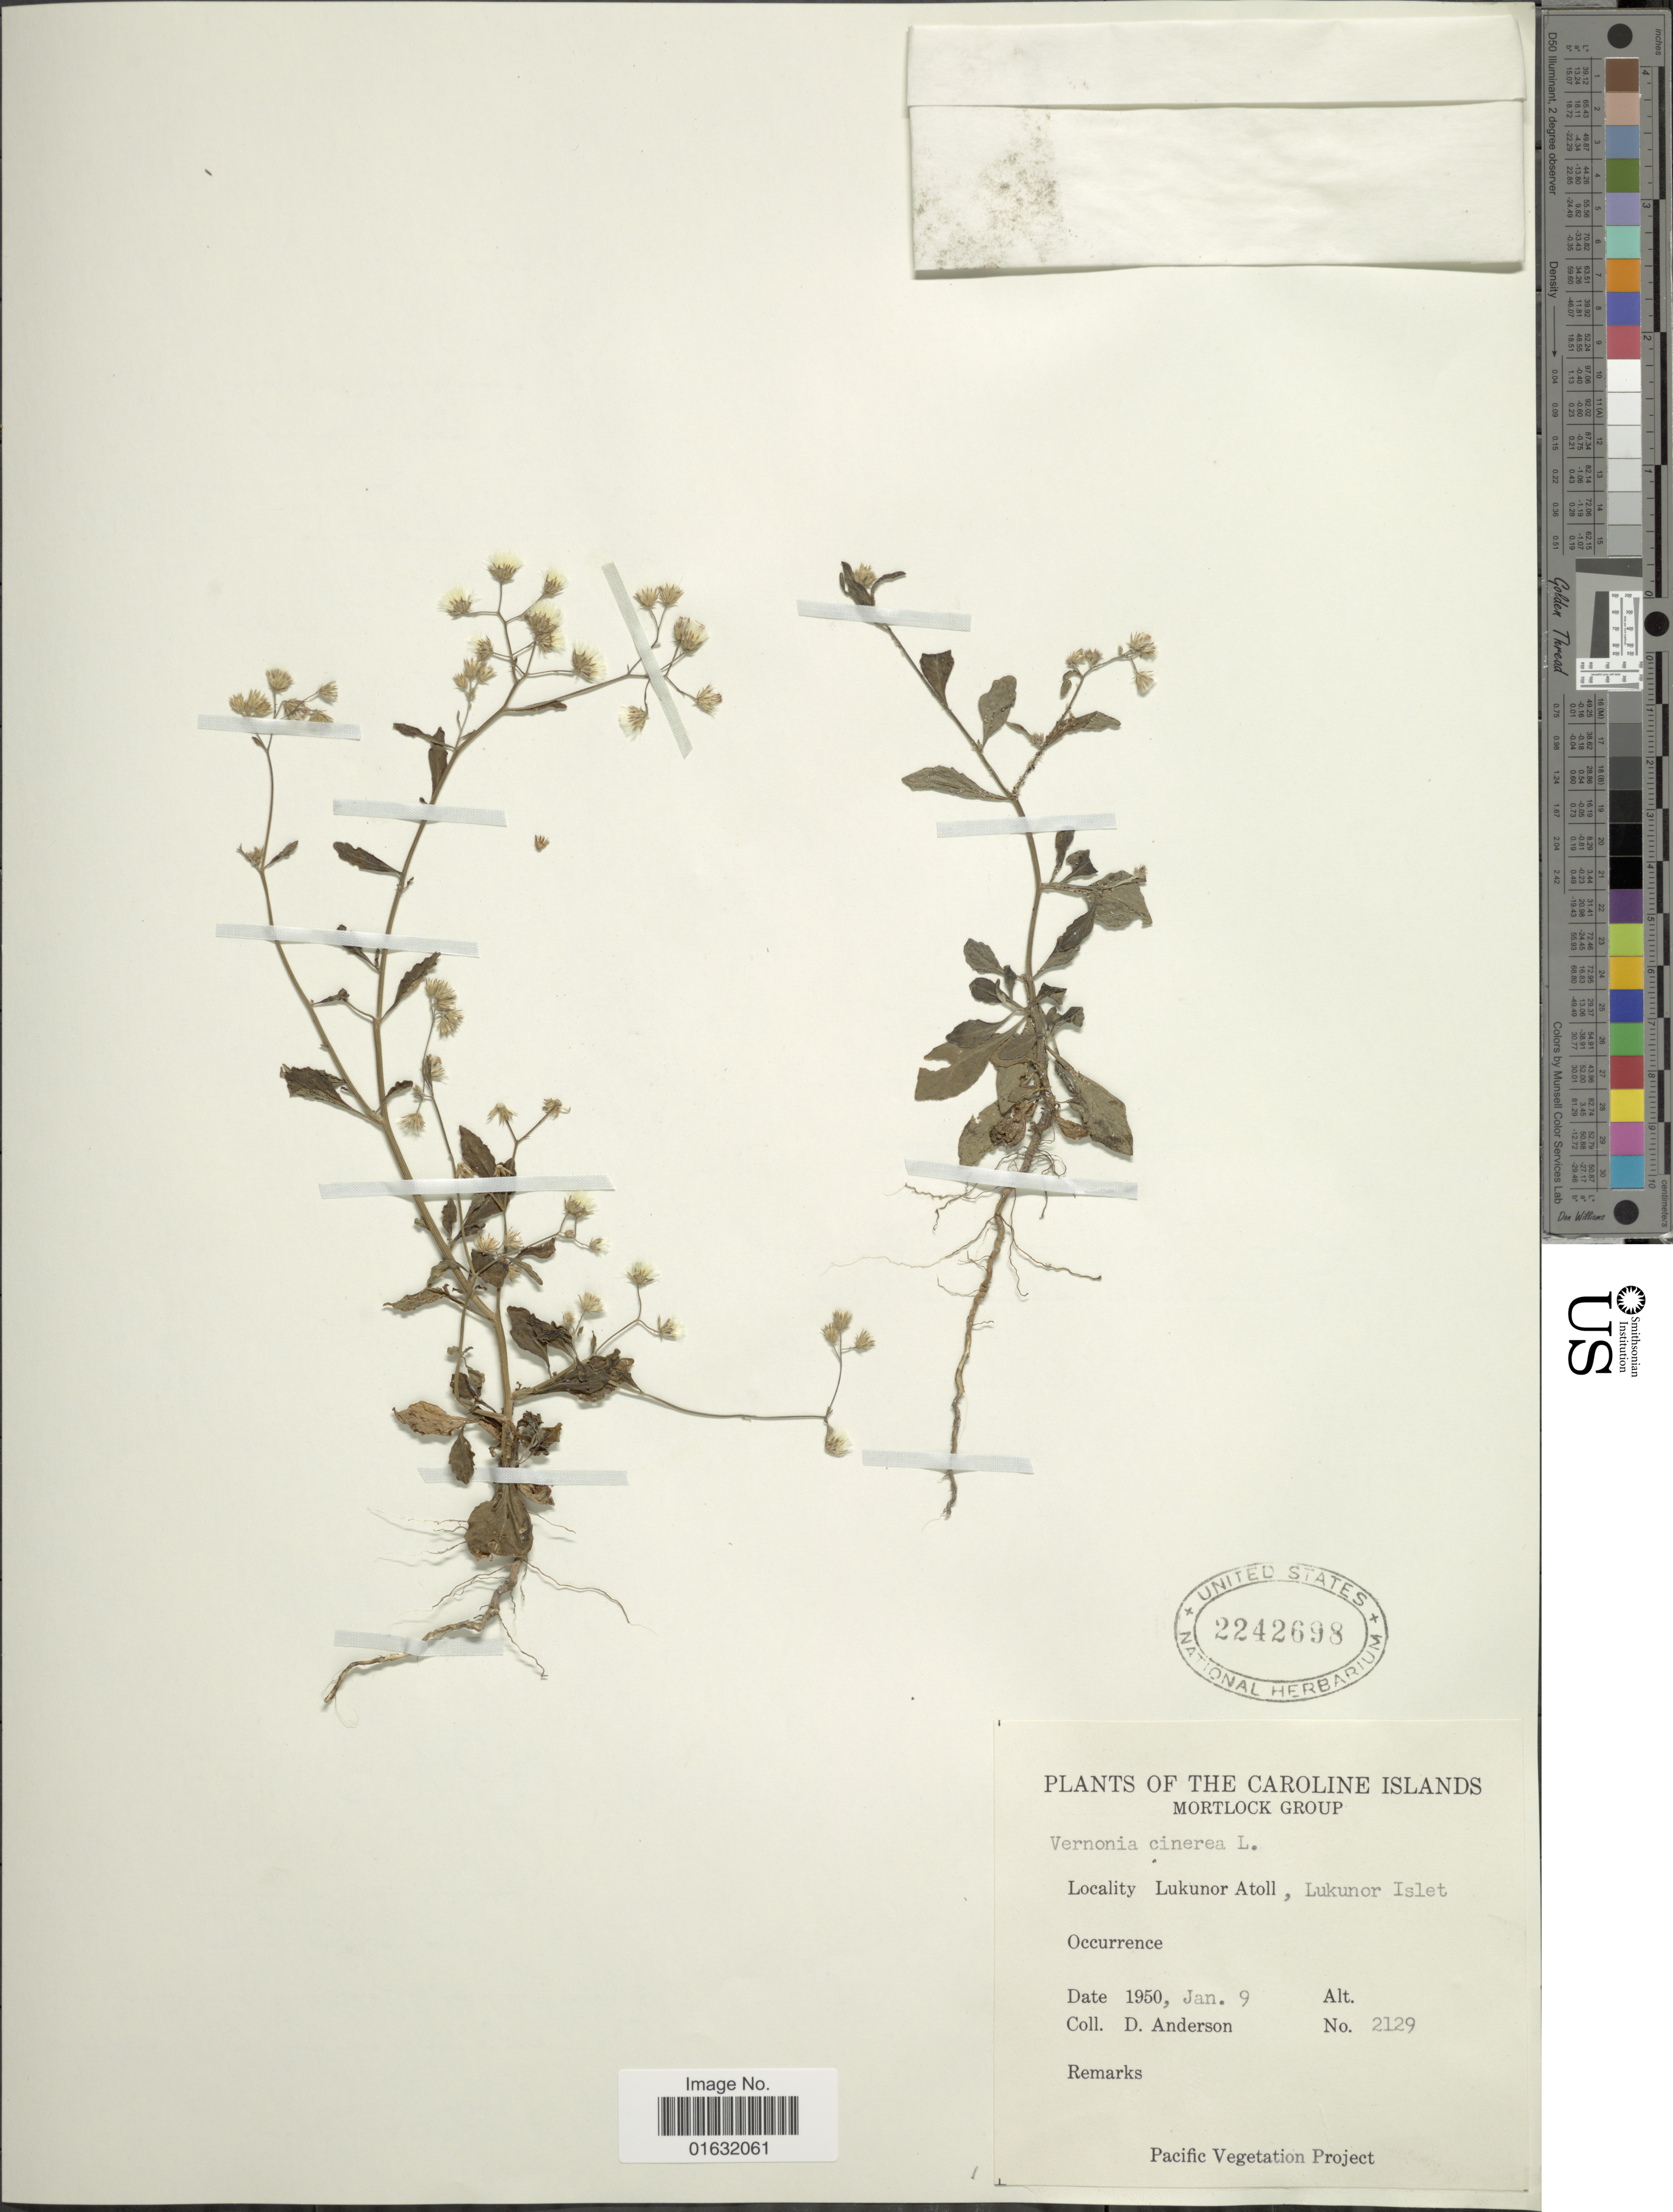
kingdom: Plantae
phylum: Tracheophyta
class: Magnoliopsida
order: Asterales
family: Asteraceae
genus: Cyanthillium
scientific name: Cyanthillium cinereum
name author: (L.) H. Rob.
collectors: D. Anderson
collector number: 2129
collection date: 1950-01-09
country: Micronesia, Federated States of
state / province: Truk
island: Lukunor Atoll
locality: Mortlock Group, Lukunor Atoll, Lukunor Islet.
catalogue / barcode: US 2242698